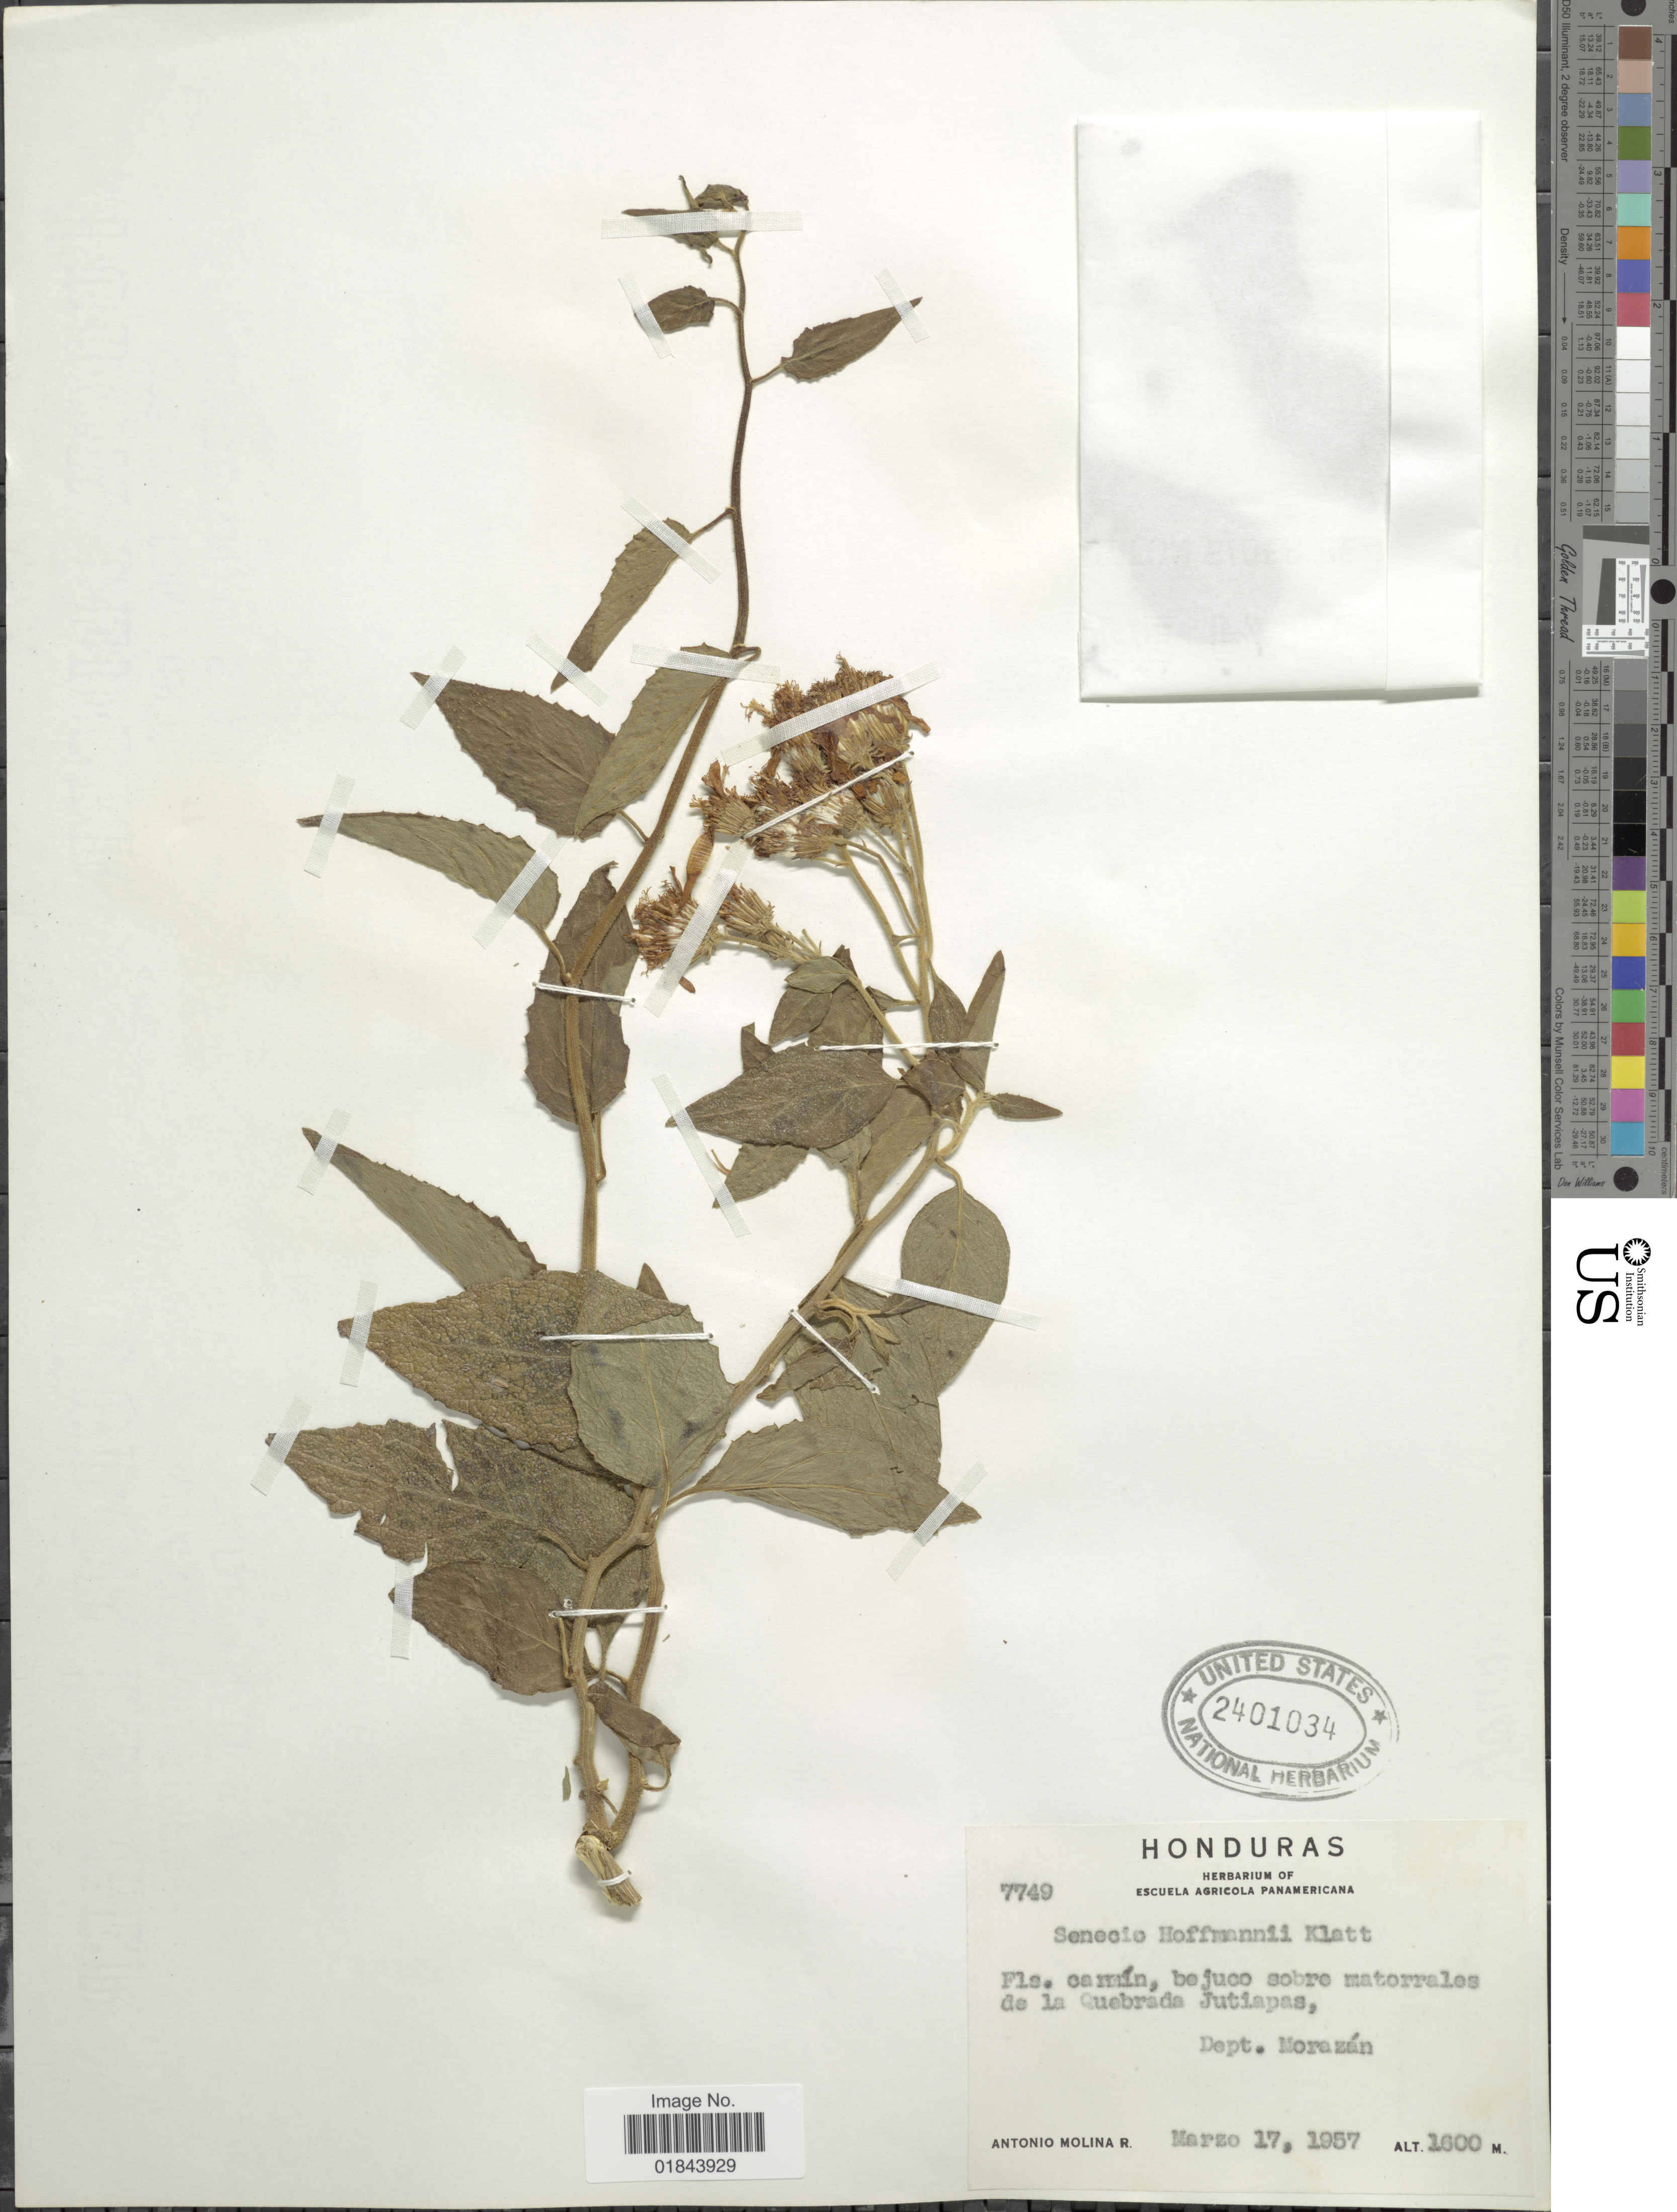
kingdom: Plantae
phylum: Tracheophyta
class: Magnoliopsida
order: Asterales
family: Asteraceae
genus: Pseudogynoxys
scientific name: Pseudogynoxys haenkei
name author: (DC.) Cabrera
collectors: A. Molina R.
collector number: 7749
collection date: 1959-03-17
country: Honduras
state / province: Fco. Morazán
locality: Bejuco sobre matorrales de la Quebrada Jutiapas, Dept. Morazán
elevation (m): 1600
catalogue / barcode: US 2401034